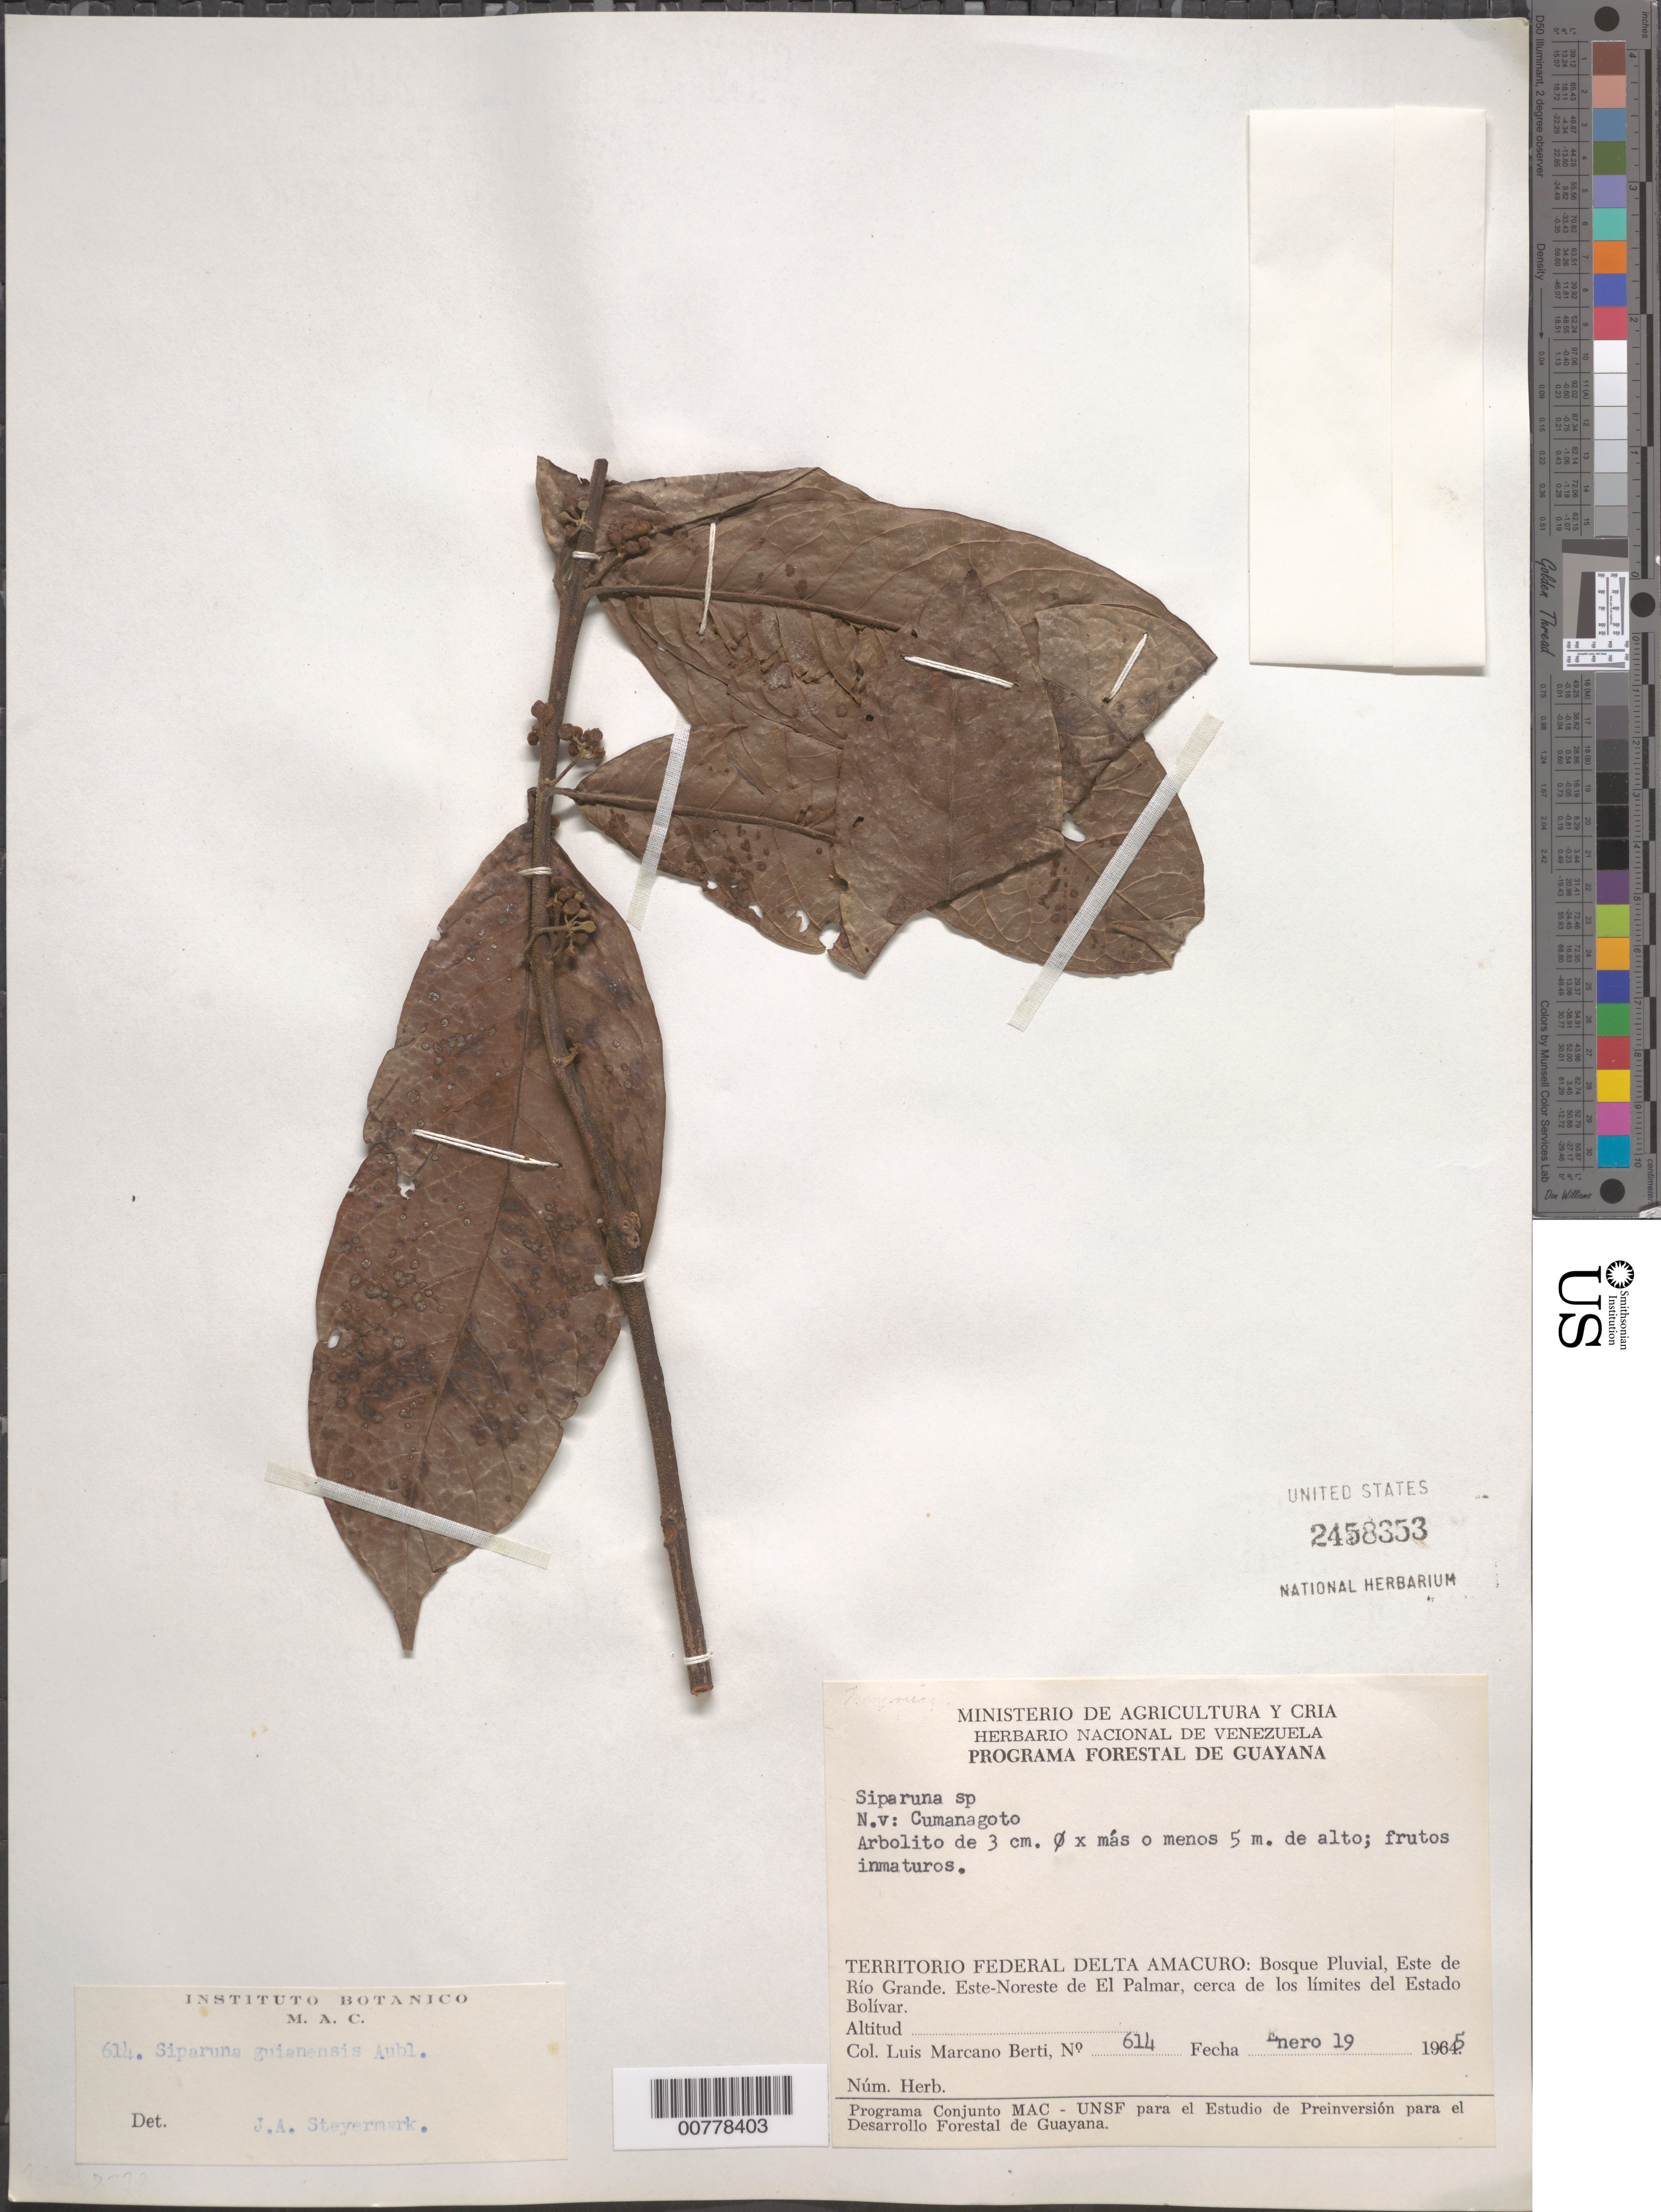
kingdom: Plantae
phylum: Tracheophyta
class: Magnoliopsida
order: Laurales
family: Siparunaceae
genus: Siparuna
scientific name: Siparuna guianensis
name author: Aubl.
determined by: Steyermark, Julian A., (VEN)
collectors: L. Marcano-Berti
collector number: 614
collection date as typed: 19-Jan-65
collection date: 1965-01-19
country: Venezuela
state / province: Delta Amacuro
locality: Este de Río Grande, ENE de El Palmar, cerca de los limites del Estado Bolívar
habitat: Bosque pluvial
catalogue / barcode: US 2458353